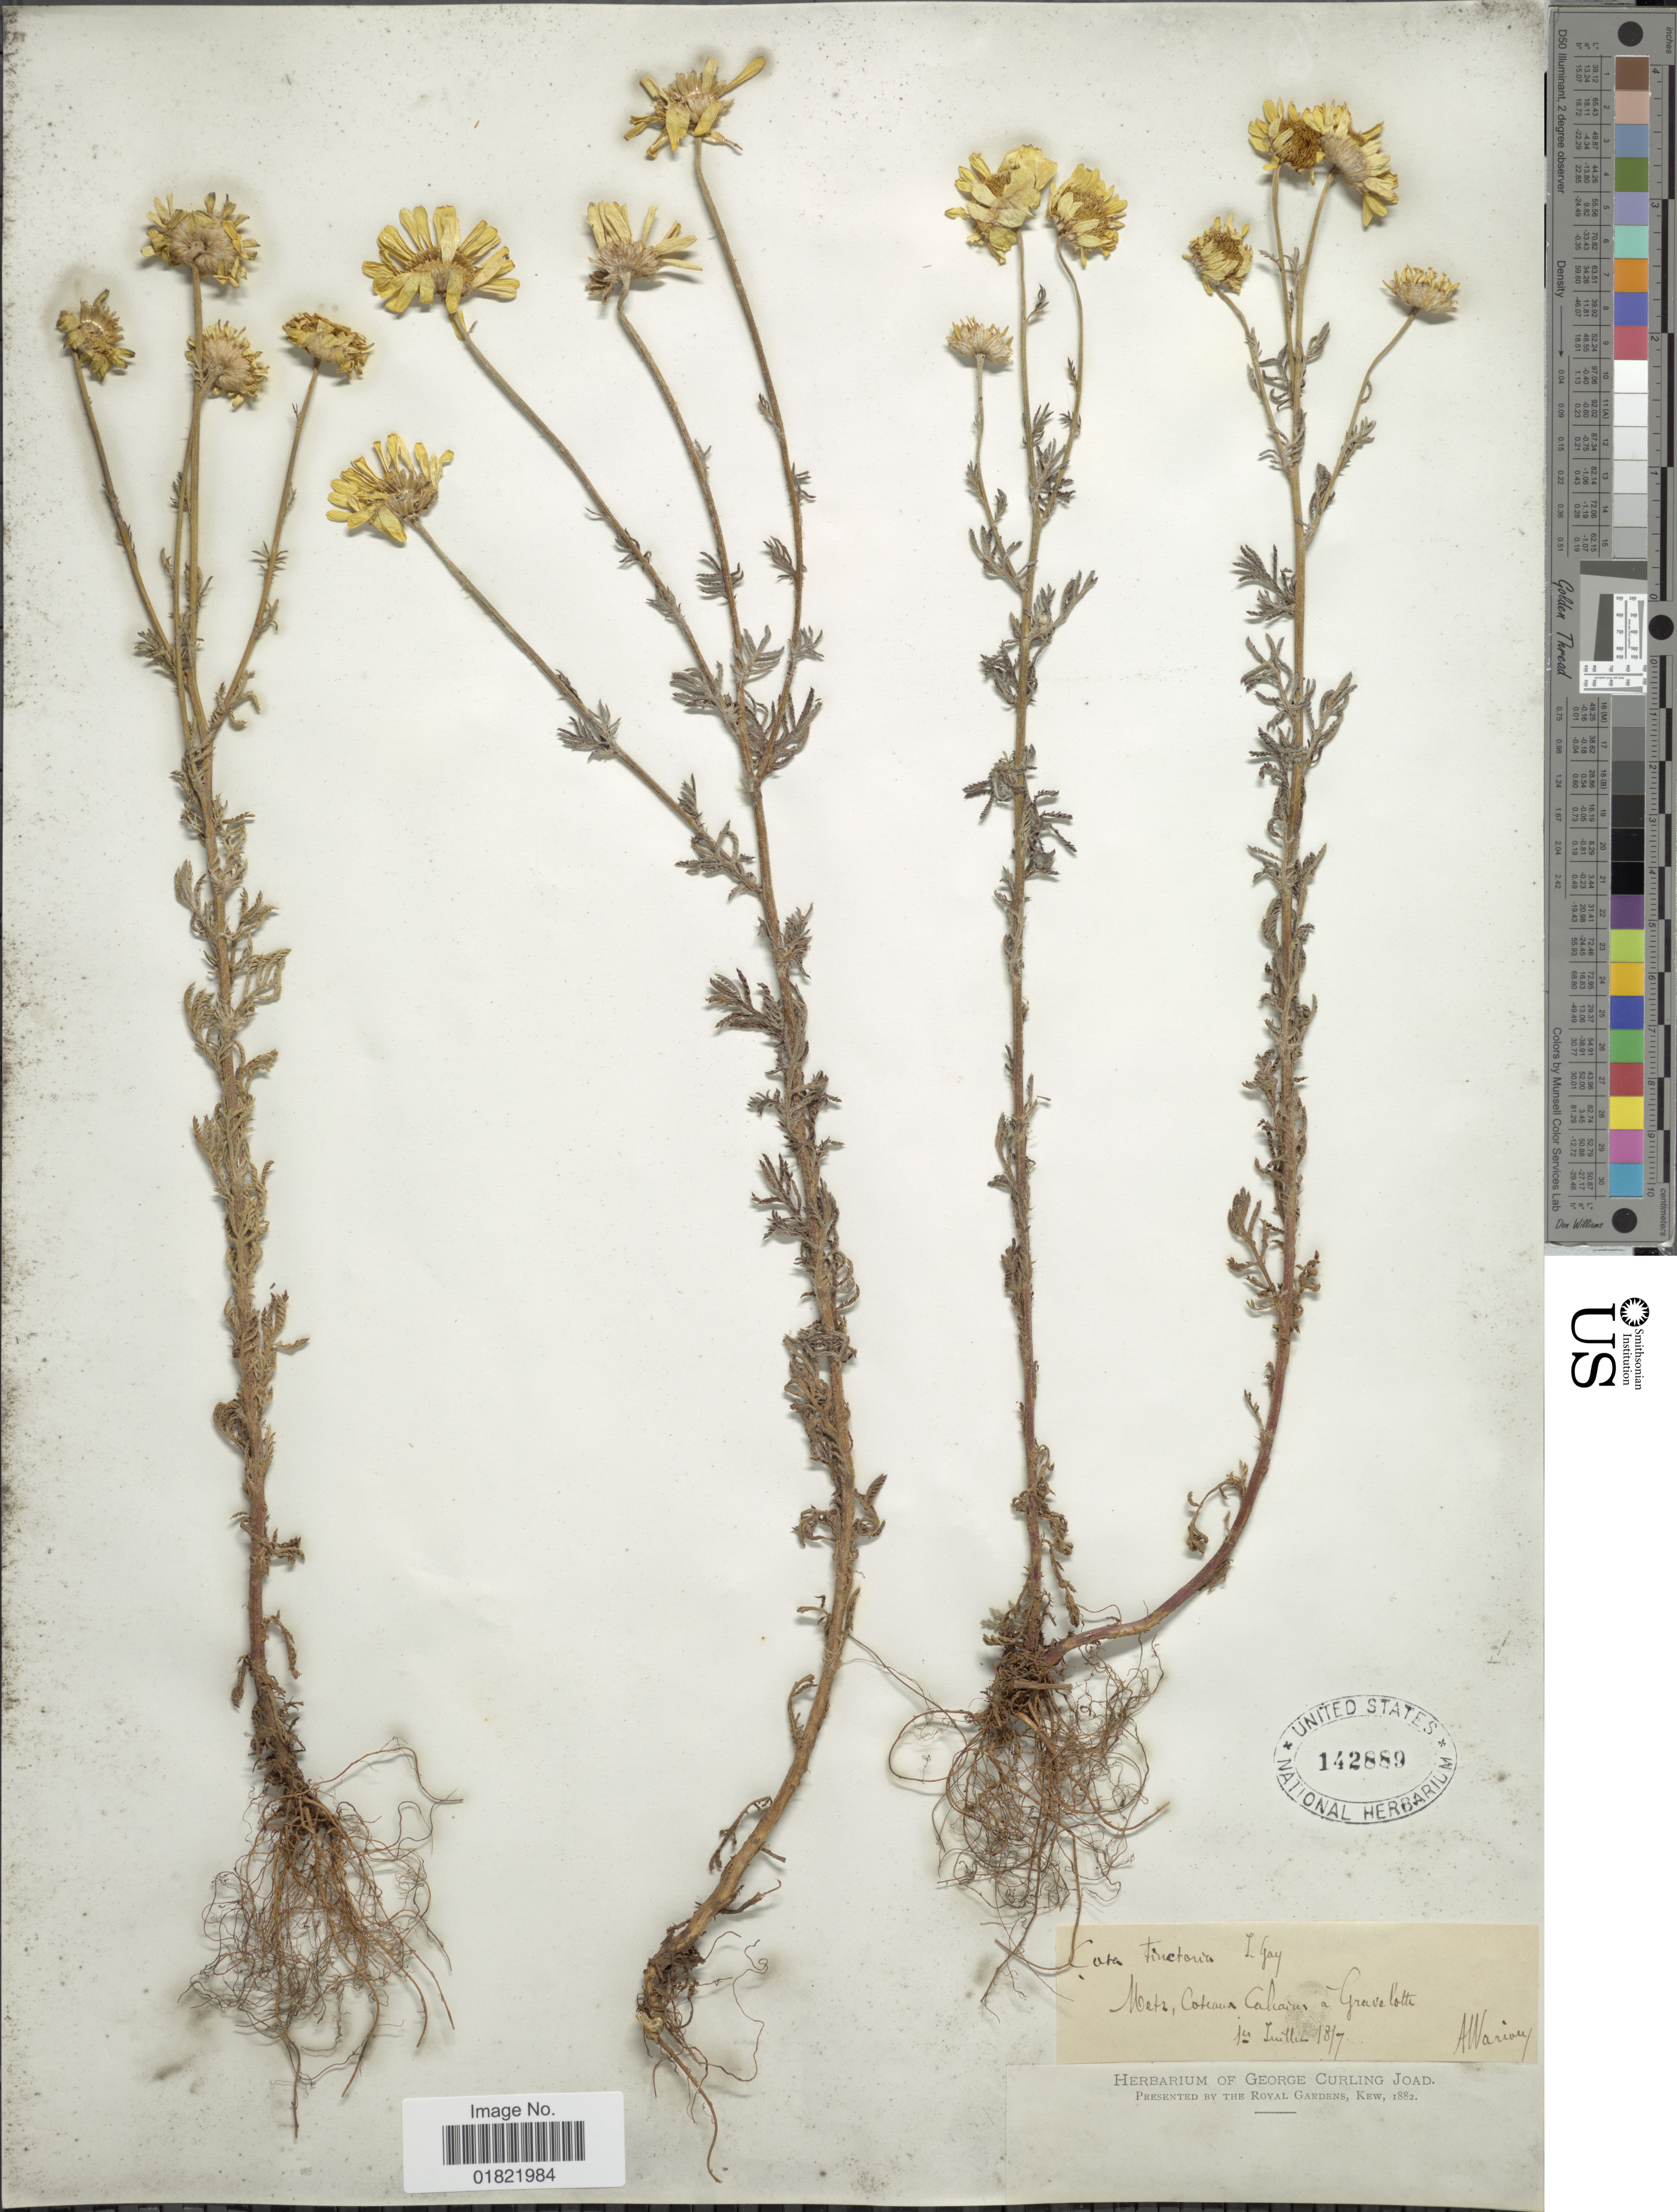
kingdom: Plantae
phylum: Tracheophyta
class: Magnoliopsida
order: Asterales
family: Asteraceae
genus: Anthemis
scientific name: Anthemis tinctoria 'Wargrave'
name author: L.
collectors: A. Warion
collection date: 1819-07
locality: Metz, Coteux Cahaius, a Grave Lotte [interpreted]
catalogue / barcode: US 142889